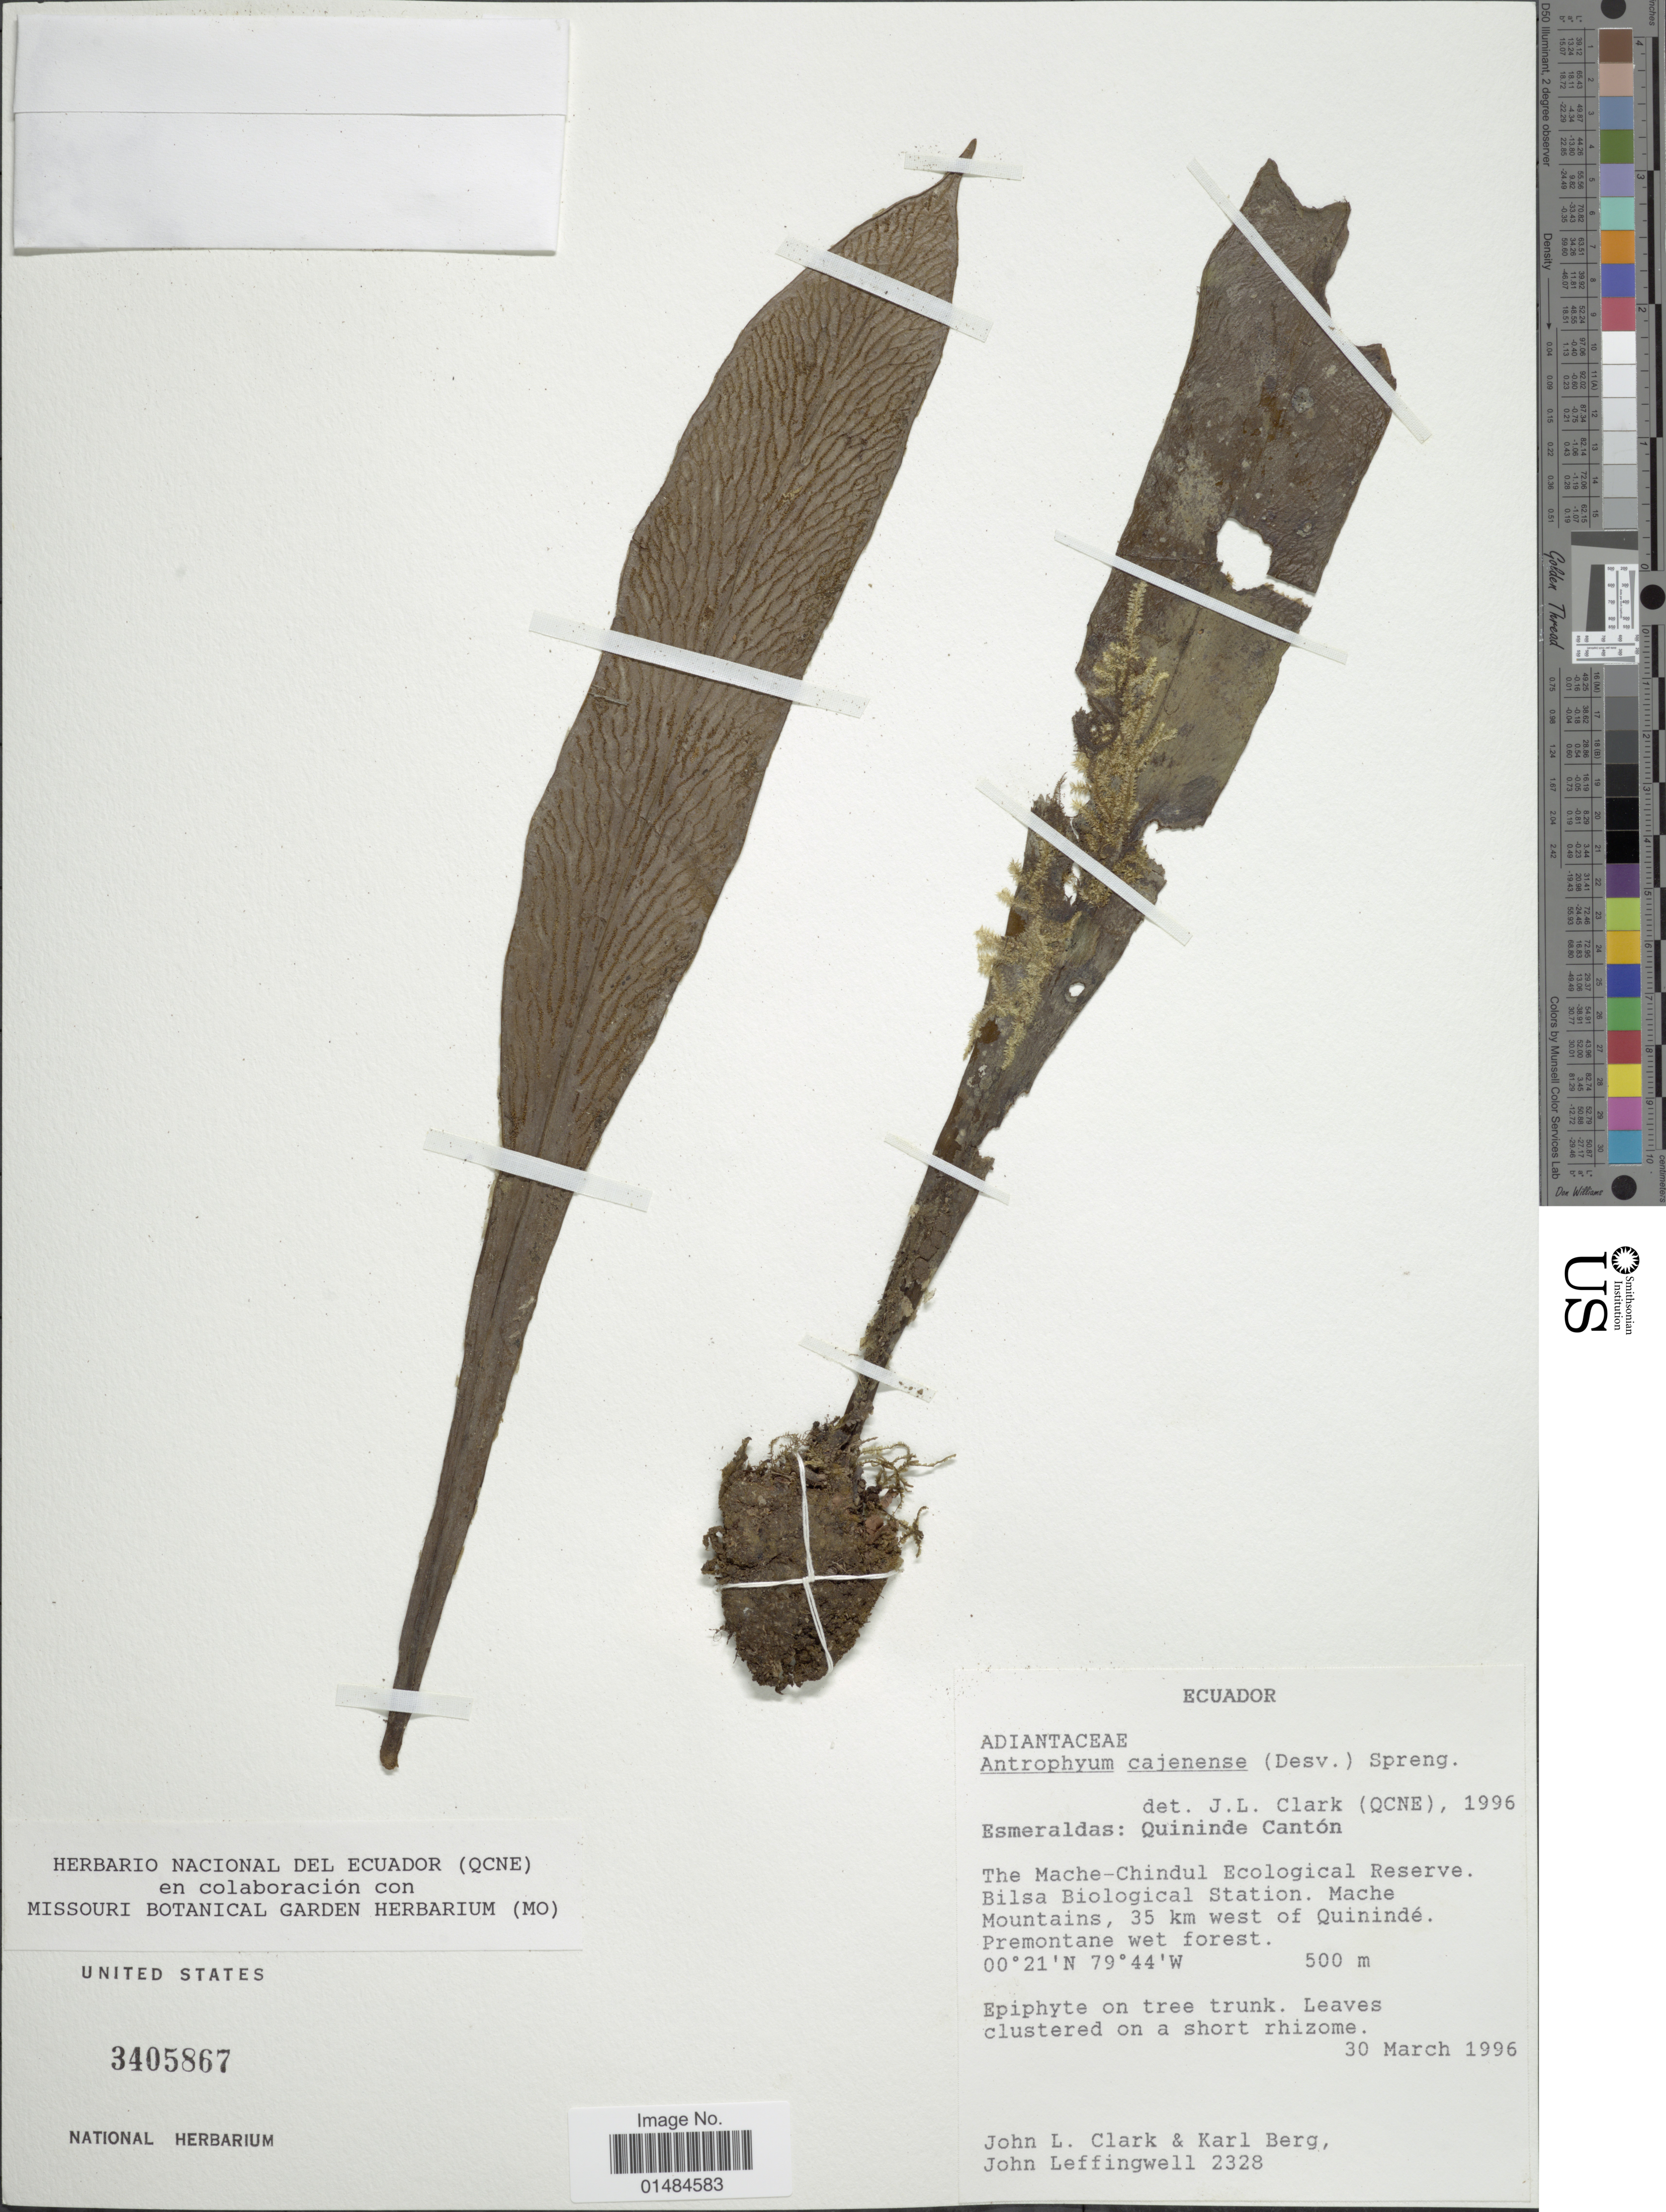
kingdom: Plantae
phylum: Tracheophyta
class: Polypodiopsida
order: Polypodiales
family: Pteridaceae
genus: Polytaenium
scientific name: Polytaenium cajenense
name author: (Desv.) Benedict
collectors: J. L. Clark, K. Berg & J. Leffingwell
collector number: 2328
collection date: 1996-03-30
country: Ecuador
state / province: Esmeraldas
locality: Quininde Cantón. The Mache-Chindul Ecological Reserve. Bilsa Biological Station. Mache Mountains, 35 km west of Quinindé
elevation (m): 500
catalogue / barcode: US 3405867